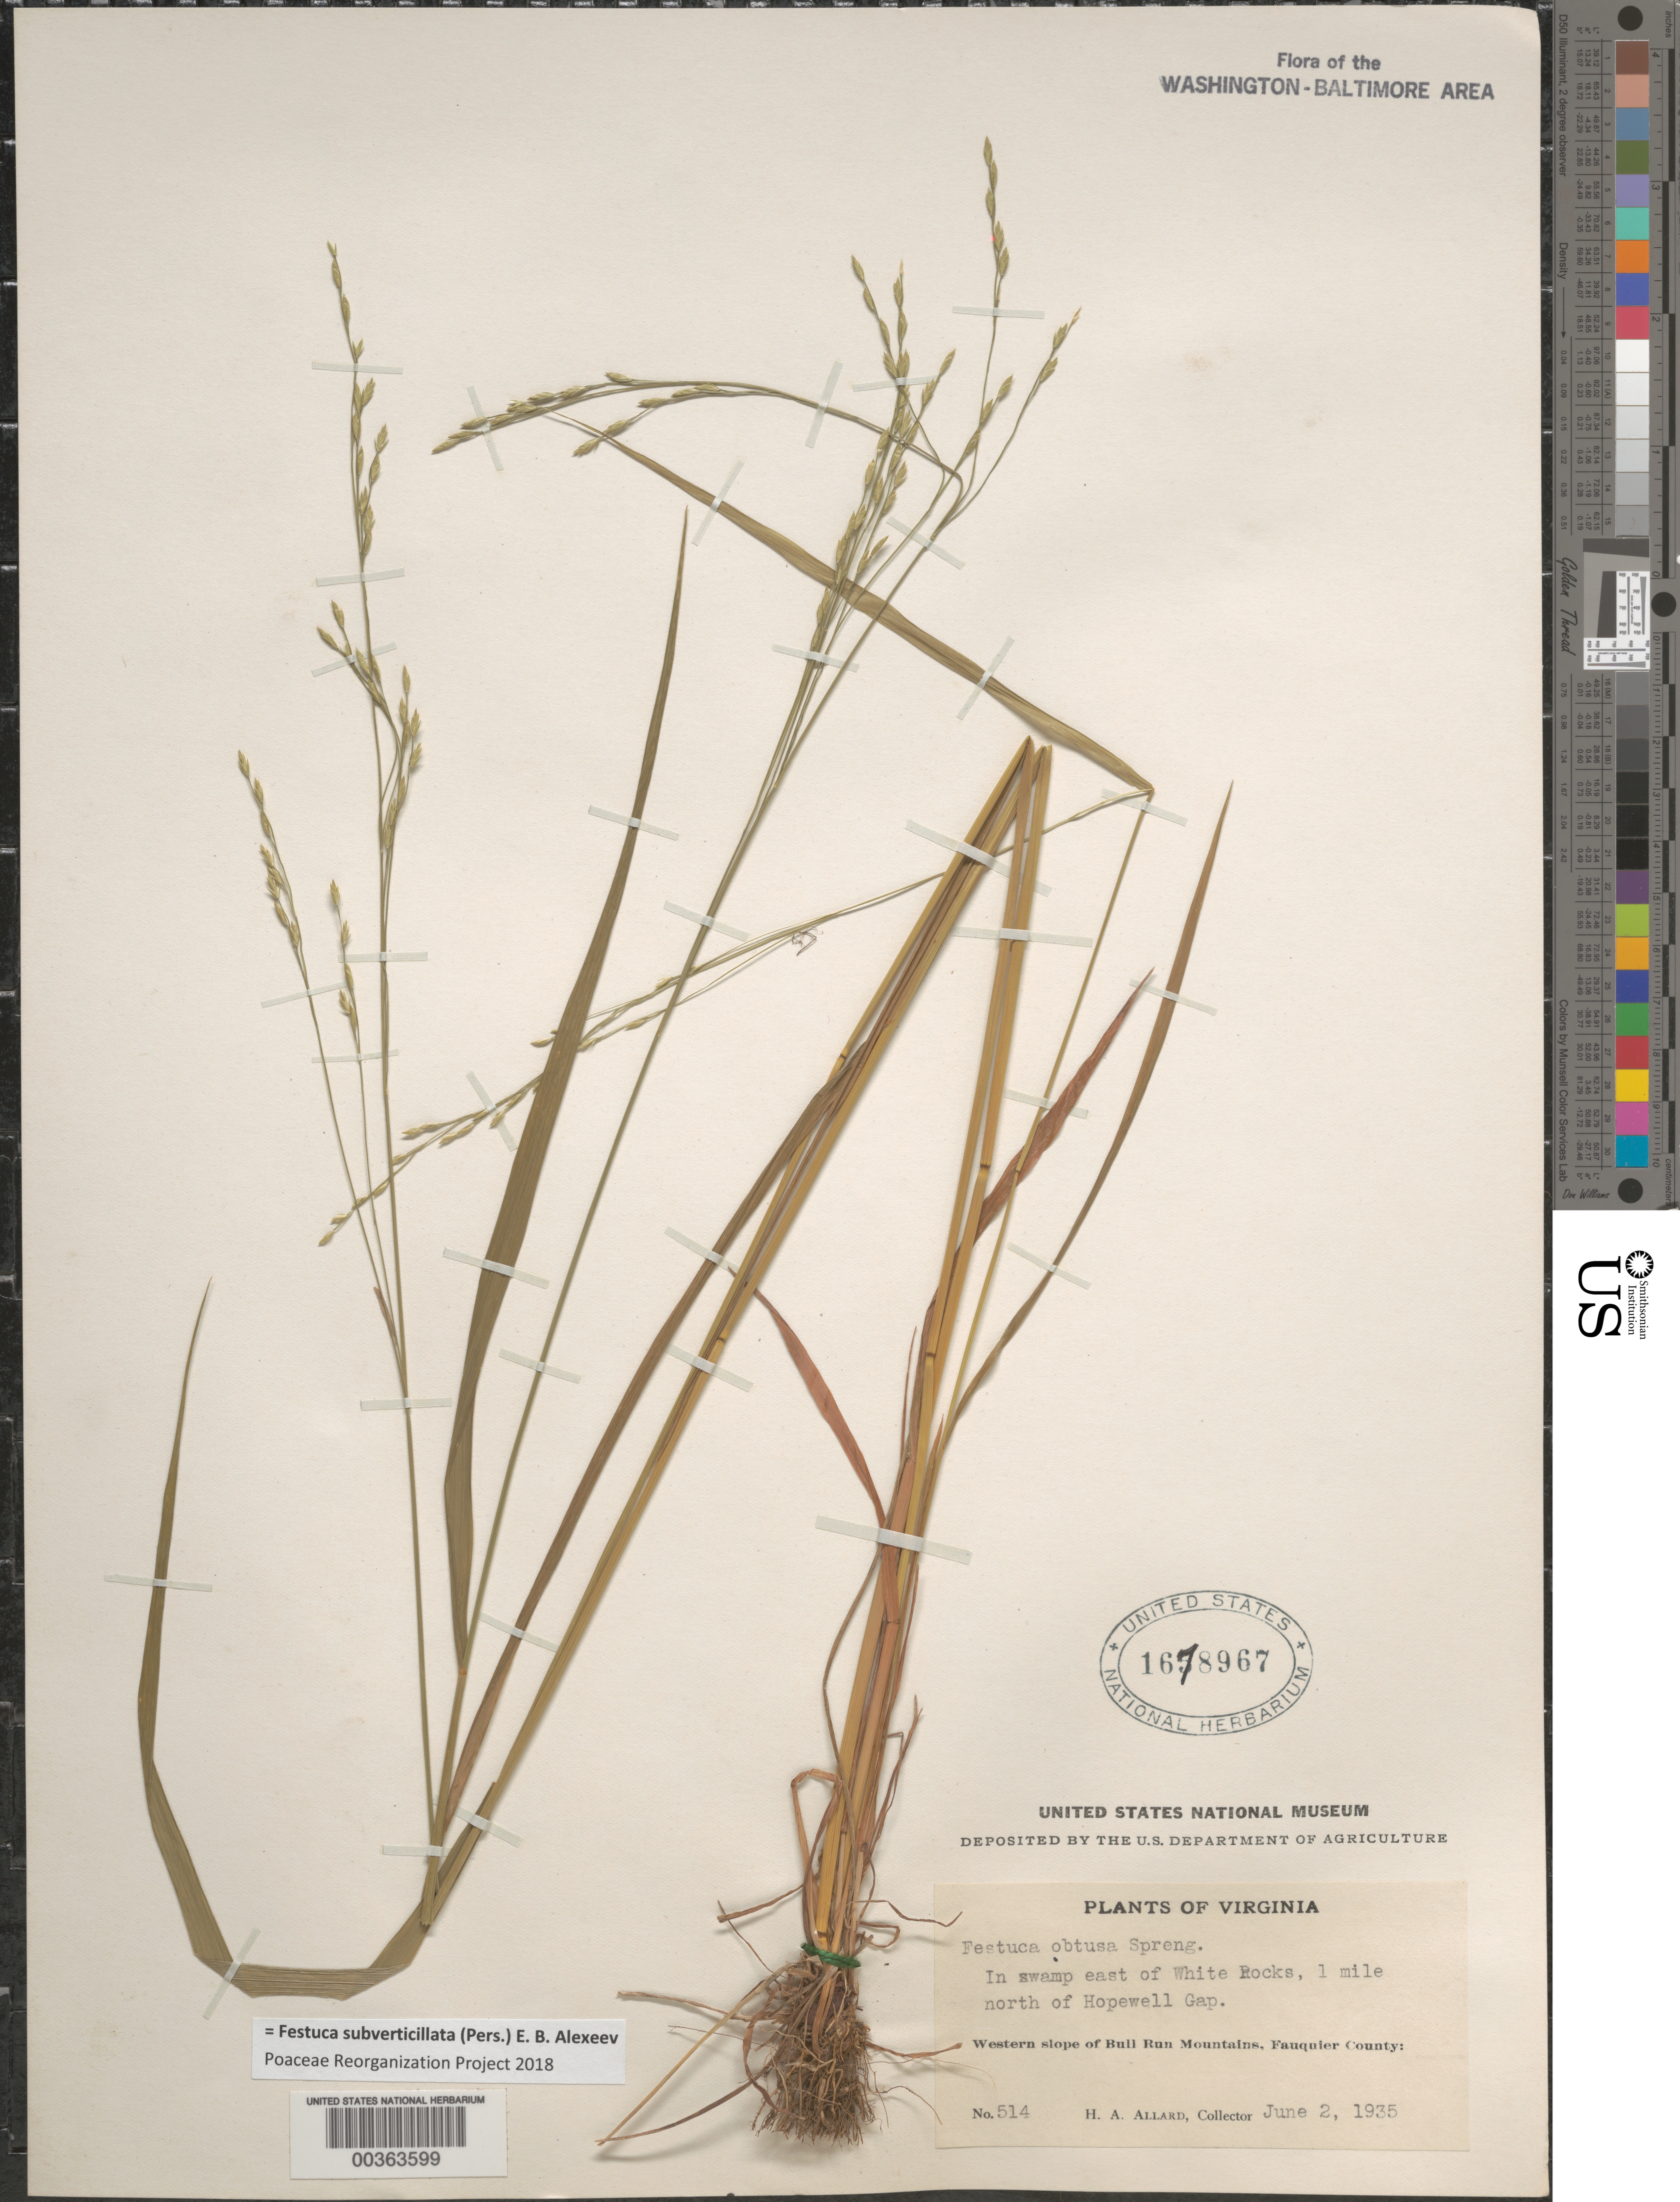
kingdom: Plantae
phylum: Tracheophyta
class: Liliopsida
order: Poales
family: Poaceae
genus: Festuca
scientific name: Festuca subverticillata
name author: (Pers.) E.B. Alexeev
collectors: H. A. Allard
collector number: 514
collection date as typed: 02 Jun 1935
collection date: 1935-06-02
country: United States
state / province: Virginia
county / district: Fauquier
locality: E of White Rocks, N of Hopewell Gap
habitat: In swamp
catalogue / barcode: US 1678967